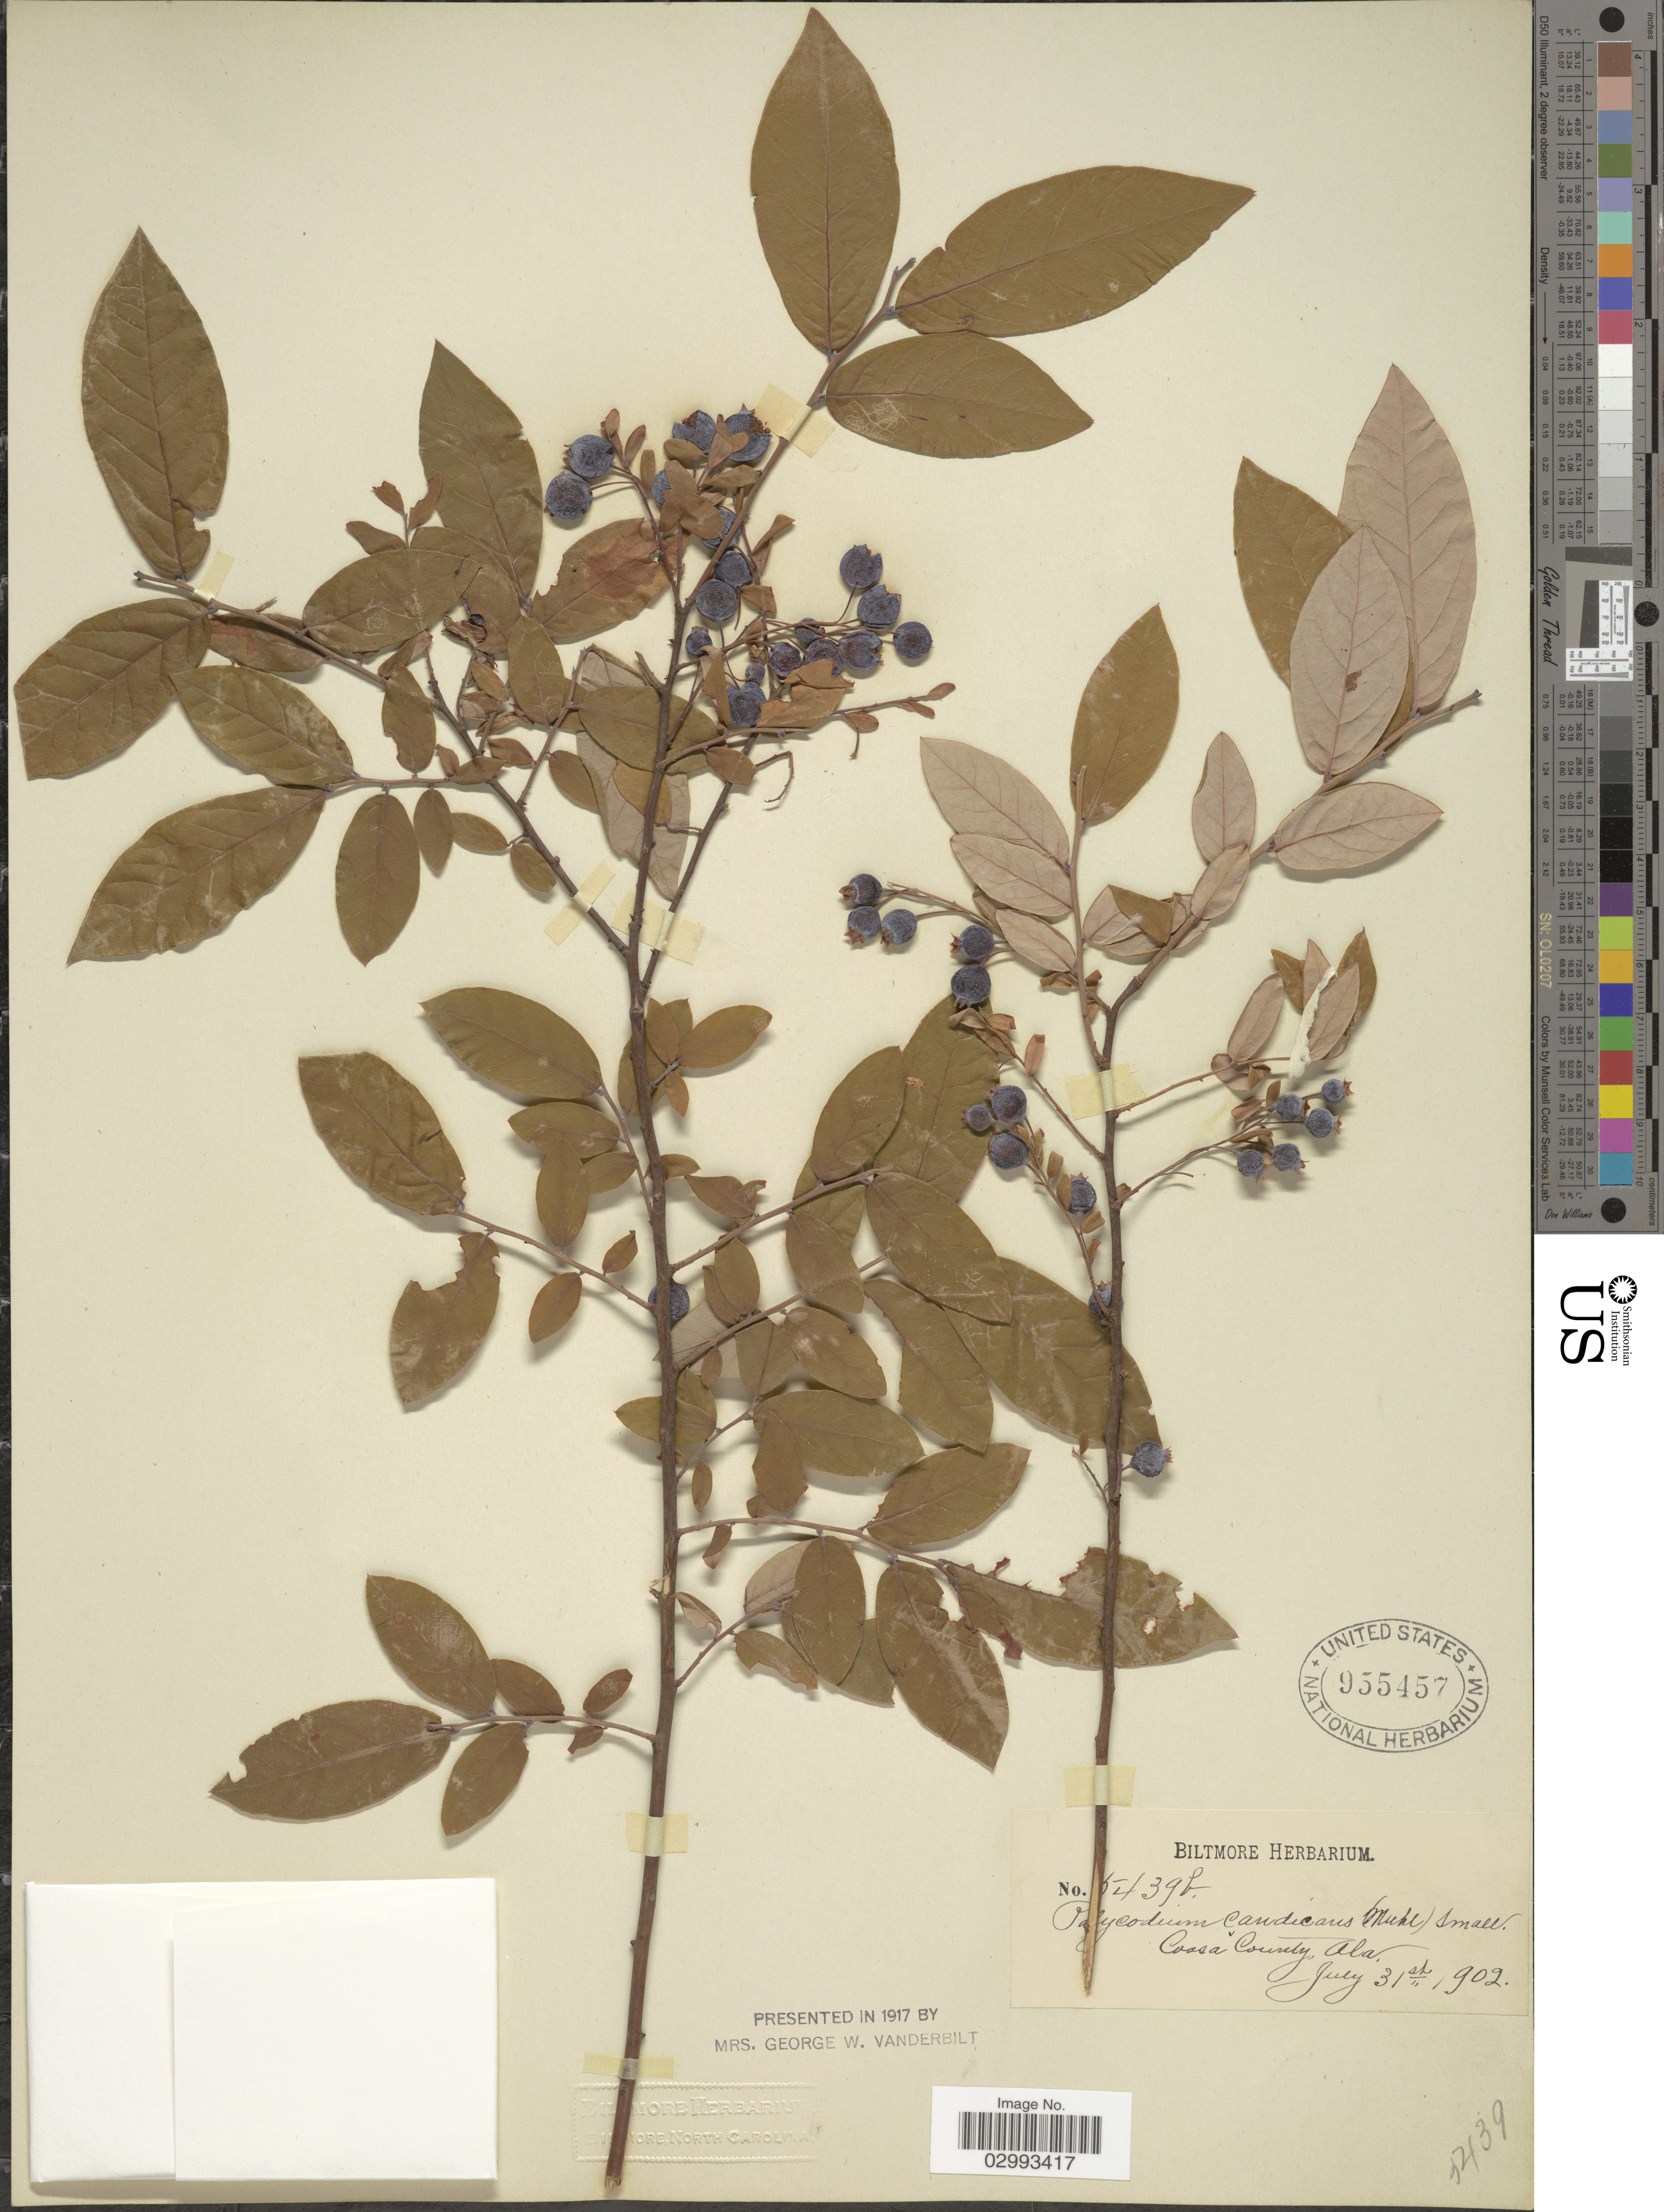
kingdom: Plantae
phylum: Tracheophyta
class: Magnoliopsida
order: Ericales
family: Ericaceae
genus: Polycodium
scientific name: Polycodium stamineum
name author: (L.) Greene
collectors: ex herb. Biltmore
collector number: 5439b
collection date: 1902-07-31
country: United States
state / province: Alabama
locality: Coosa County.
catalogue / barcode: US 955457